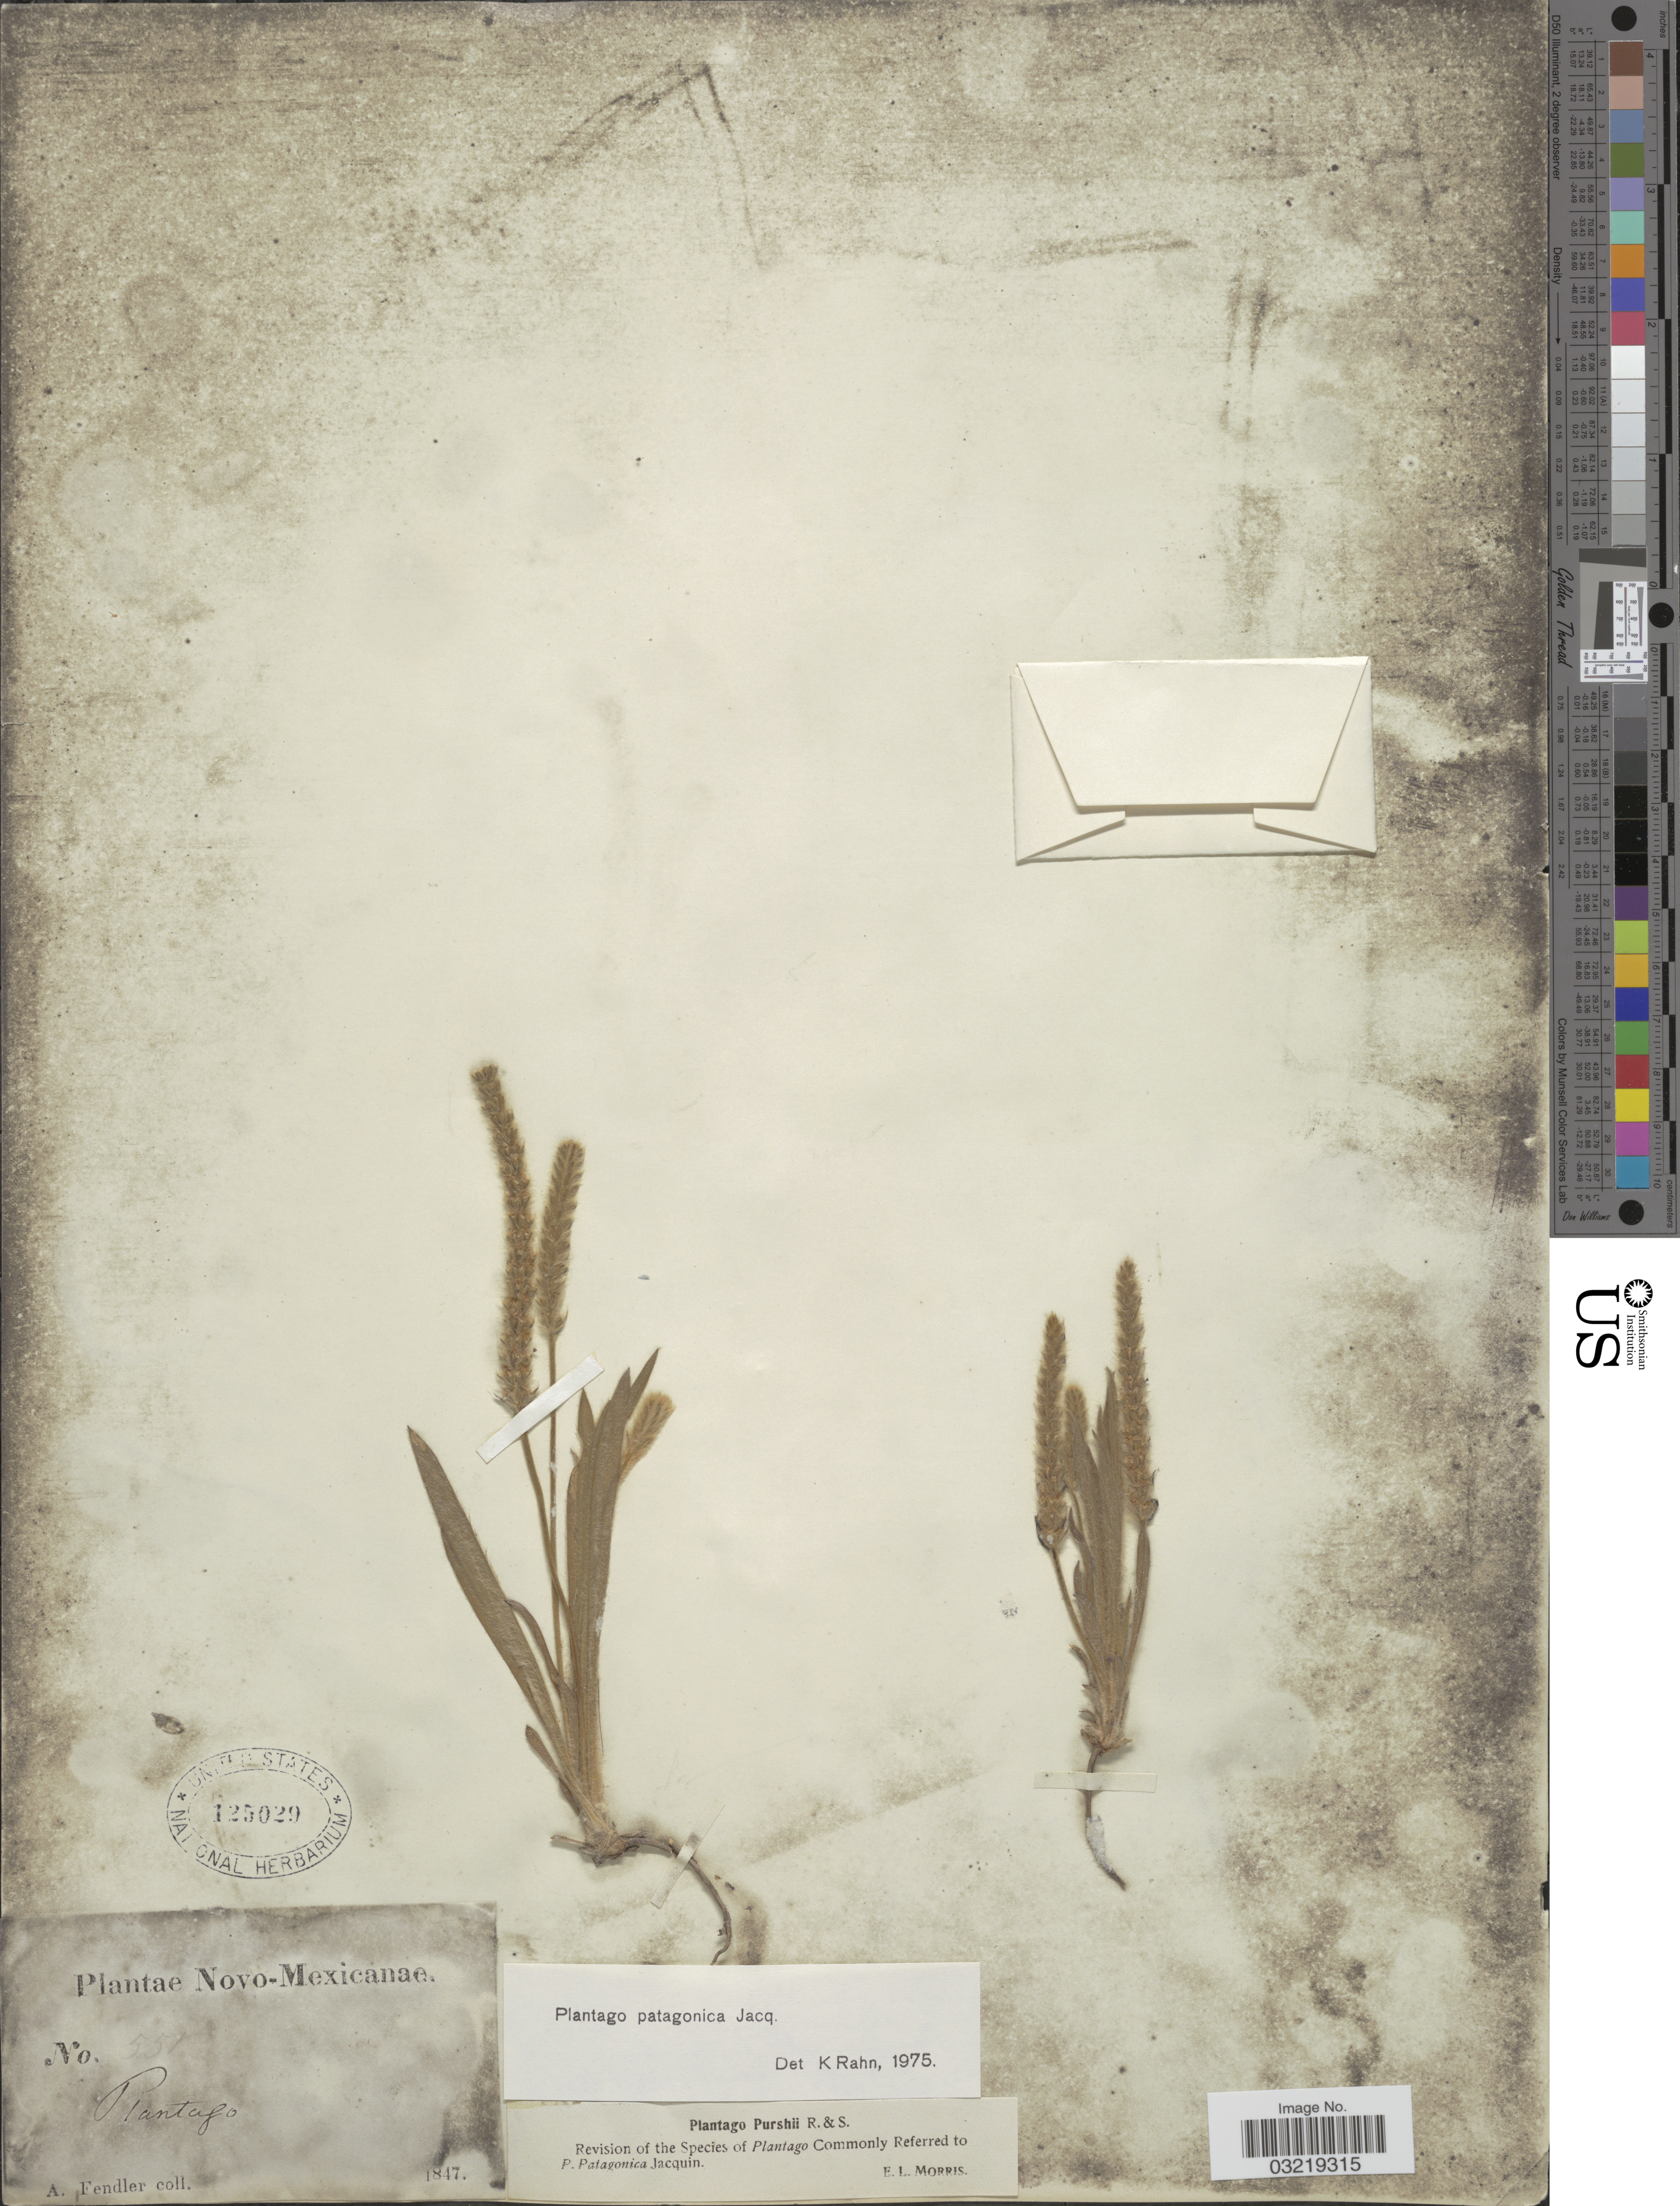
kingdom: Plantae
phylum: Tracheophyta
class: Magnoliopsida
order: Lamiales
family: Plantaginaceae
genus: Plantago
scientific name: Plantago patagonica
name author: Jacq.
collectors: A. Fendler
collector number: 551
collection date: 1847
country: United States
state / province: New Mexico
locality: Novo-Mexicanae.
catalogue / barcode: US 125029